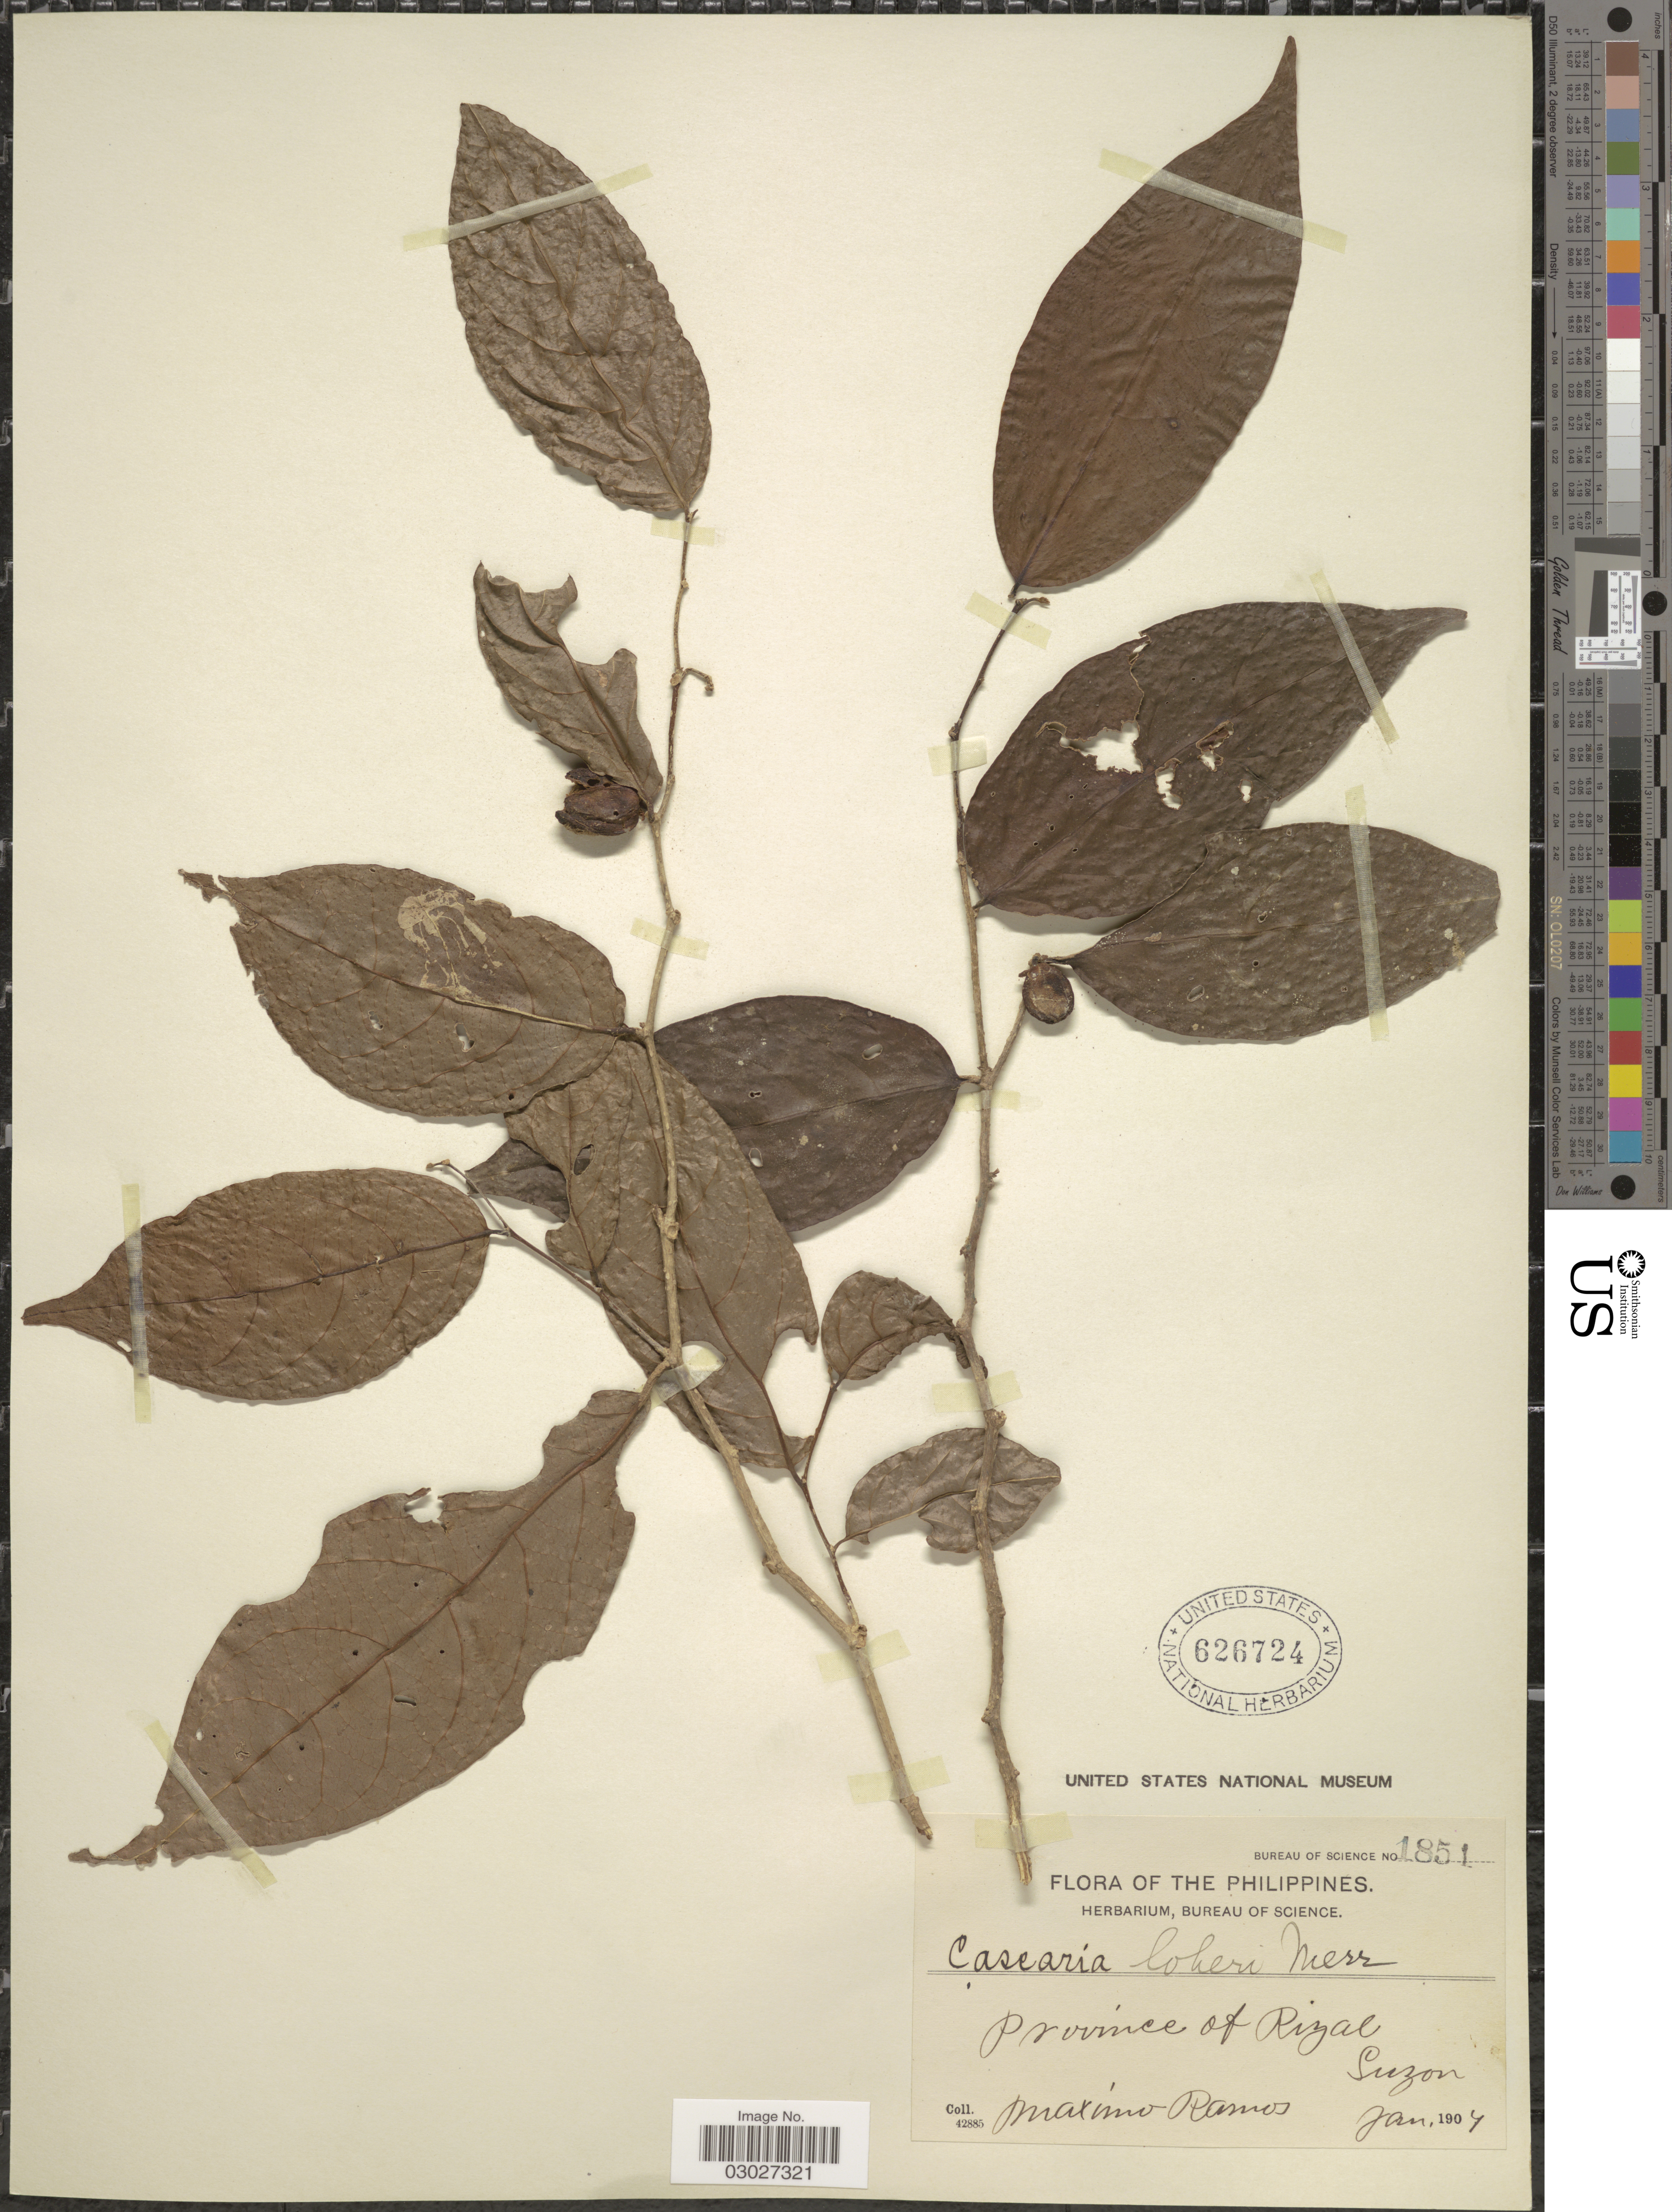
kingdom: Plantae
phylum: Tracheophyta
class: Magnoliopsida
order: Malpighiales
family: Salicaceae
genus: Casearia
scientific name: Casearia loheri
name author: Merr.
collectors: M. Ramos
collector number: Bureau of Science 1851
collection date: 1904-01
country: Philippines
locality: Province of Rizal, Luzon.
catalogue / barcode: US 626724